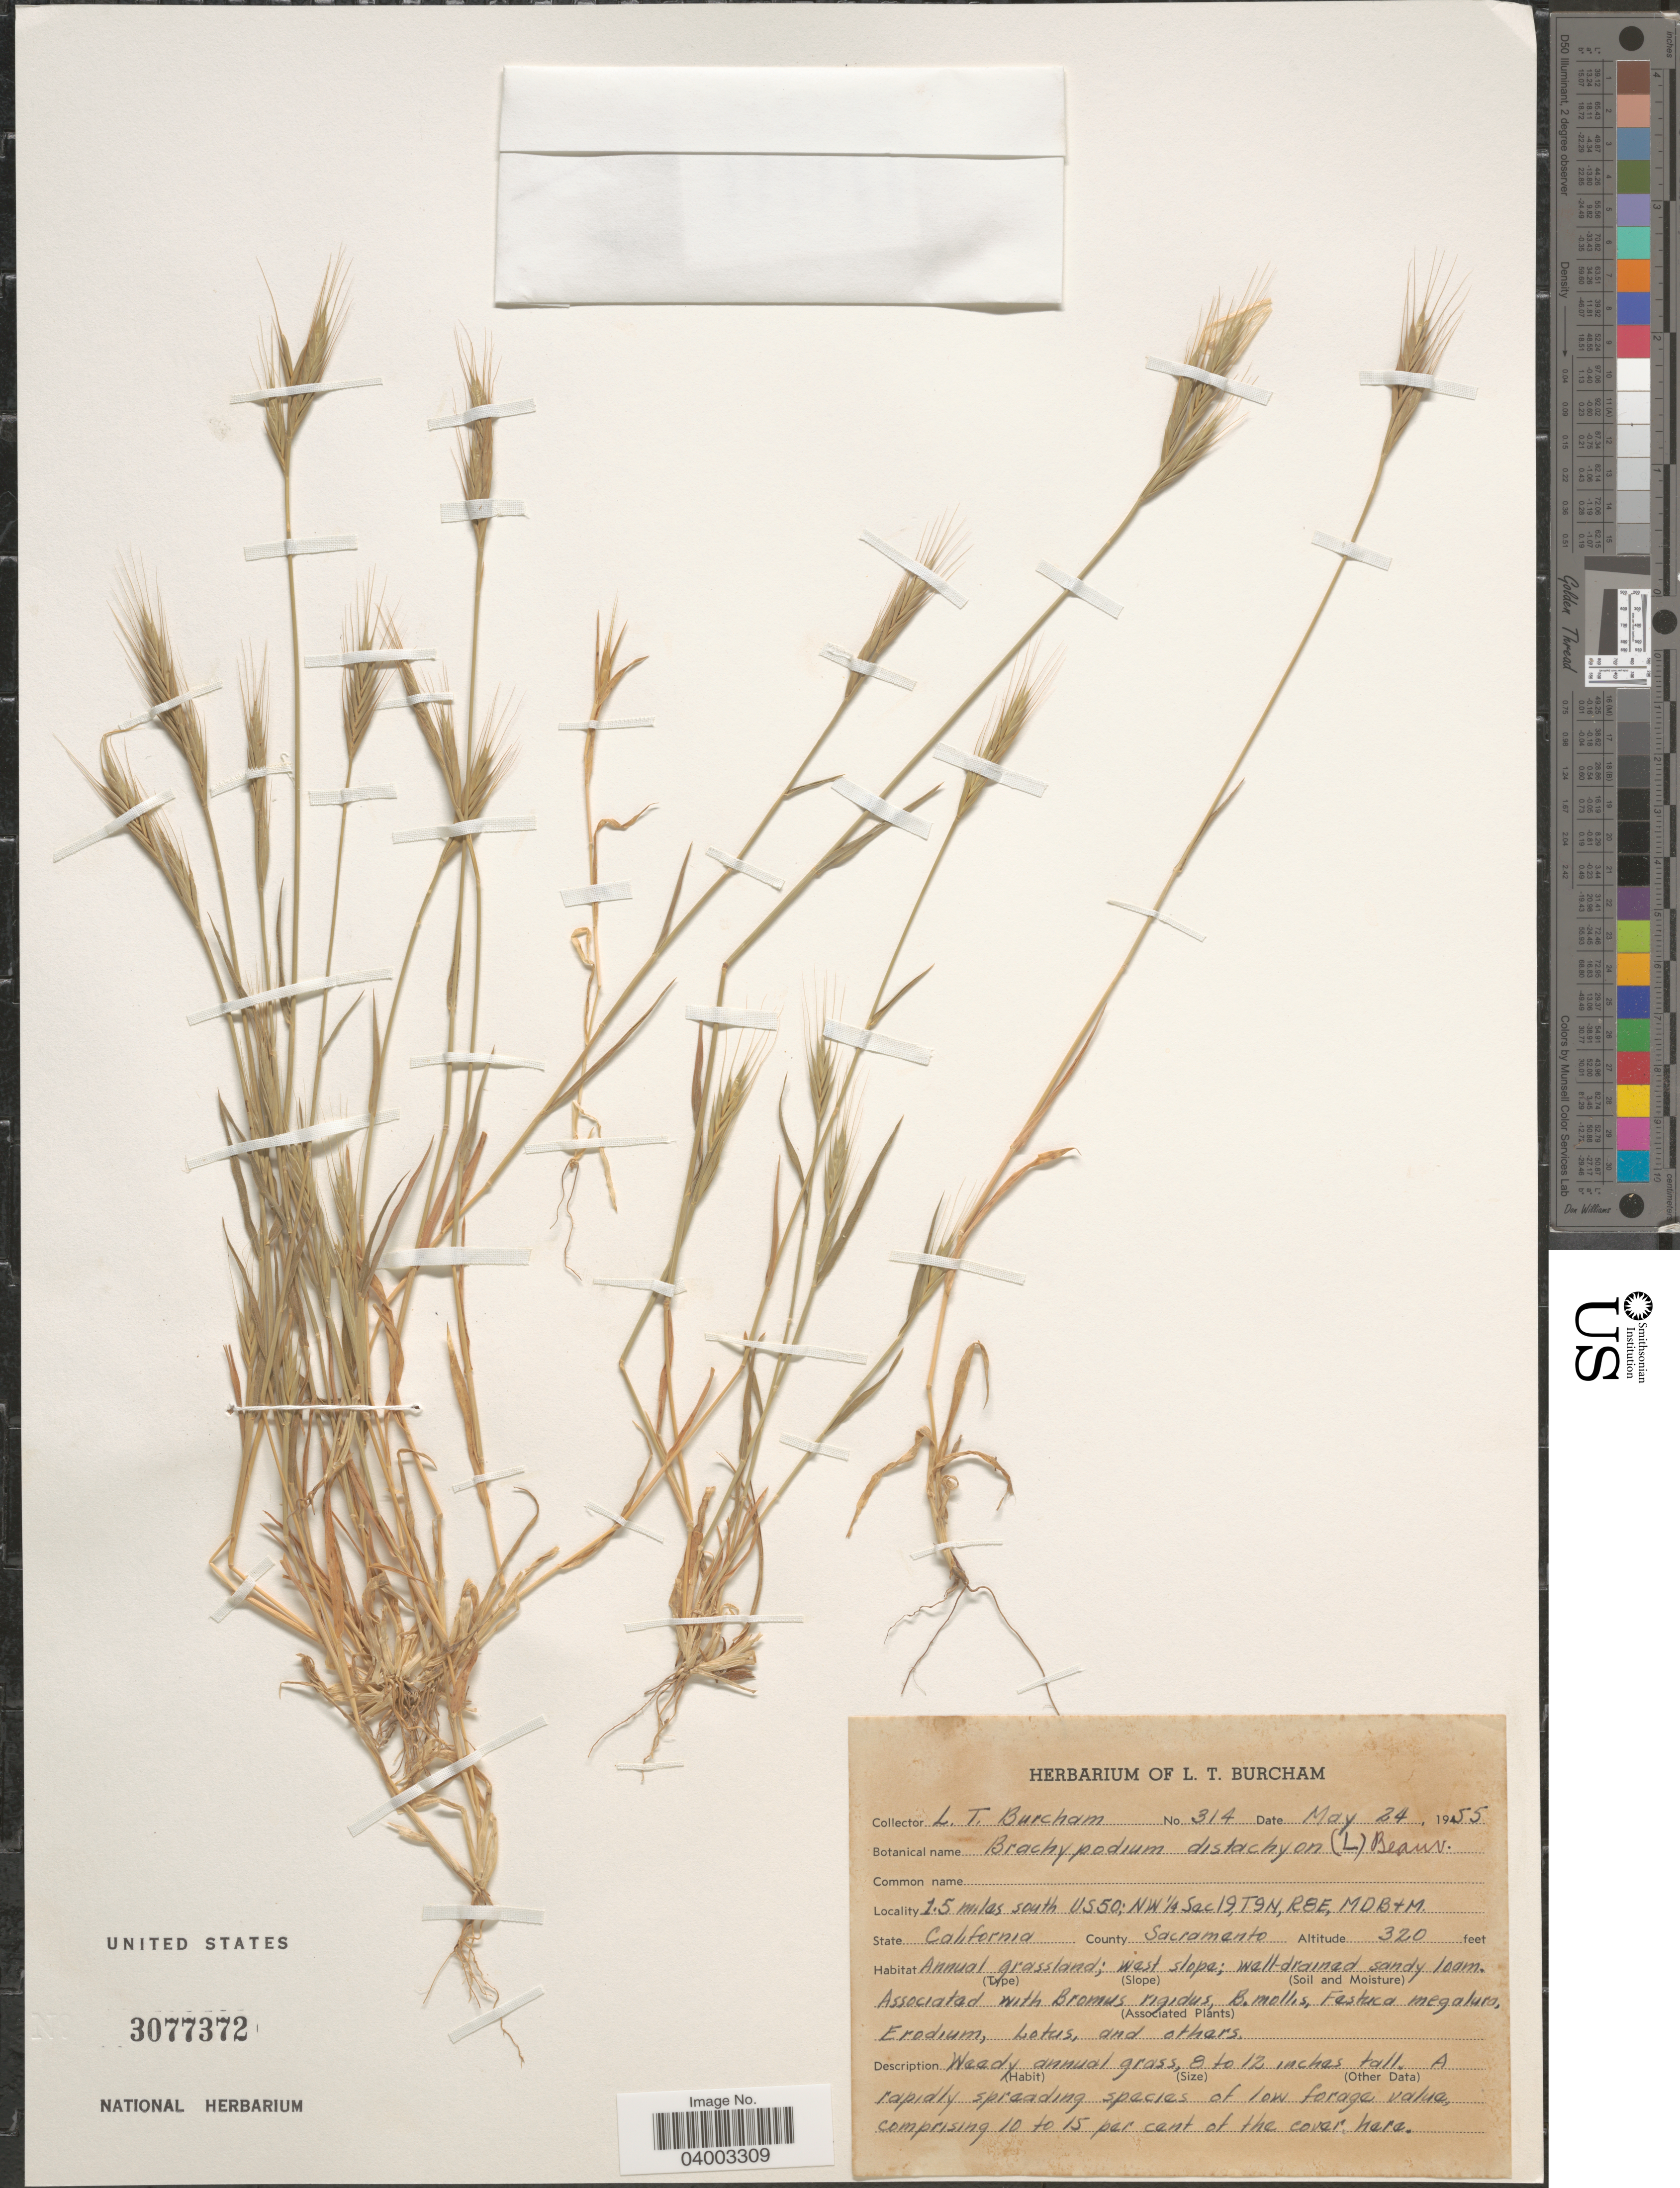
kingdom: Plantae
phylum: Tracheophyta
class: Liliopsida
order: Poales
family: Poaceae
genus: Brachypodium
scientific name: Brachypodium distachyon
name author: (L.) P. Beauv.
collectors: L. Burcham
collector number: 314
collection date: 1955-05-24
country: United States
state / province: California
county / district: Sacramento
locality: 1.5 miles south US50; NW ¼ Sec 19, T9N, R8E, MDB&M. County Sacramento.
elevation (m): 98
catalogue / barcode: US 3077372